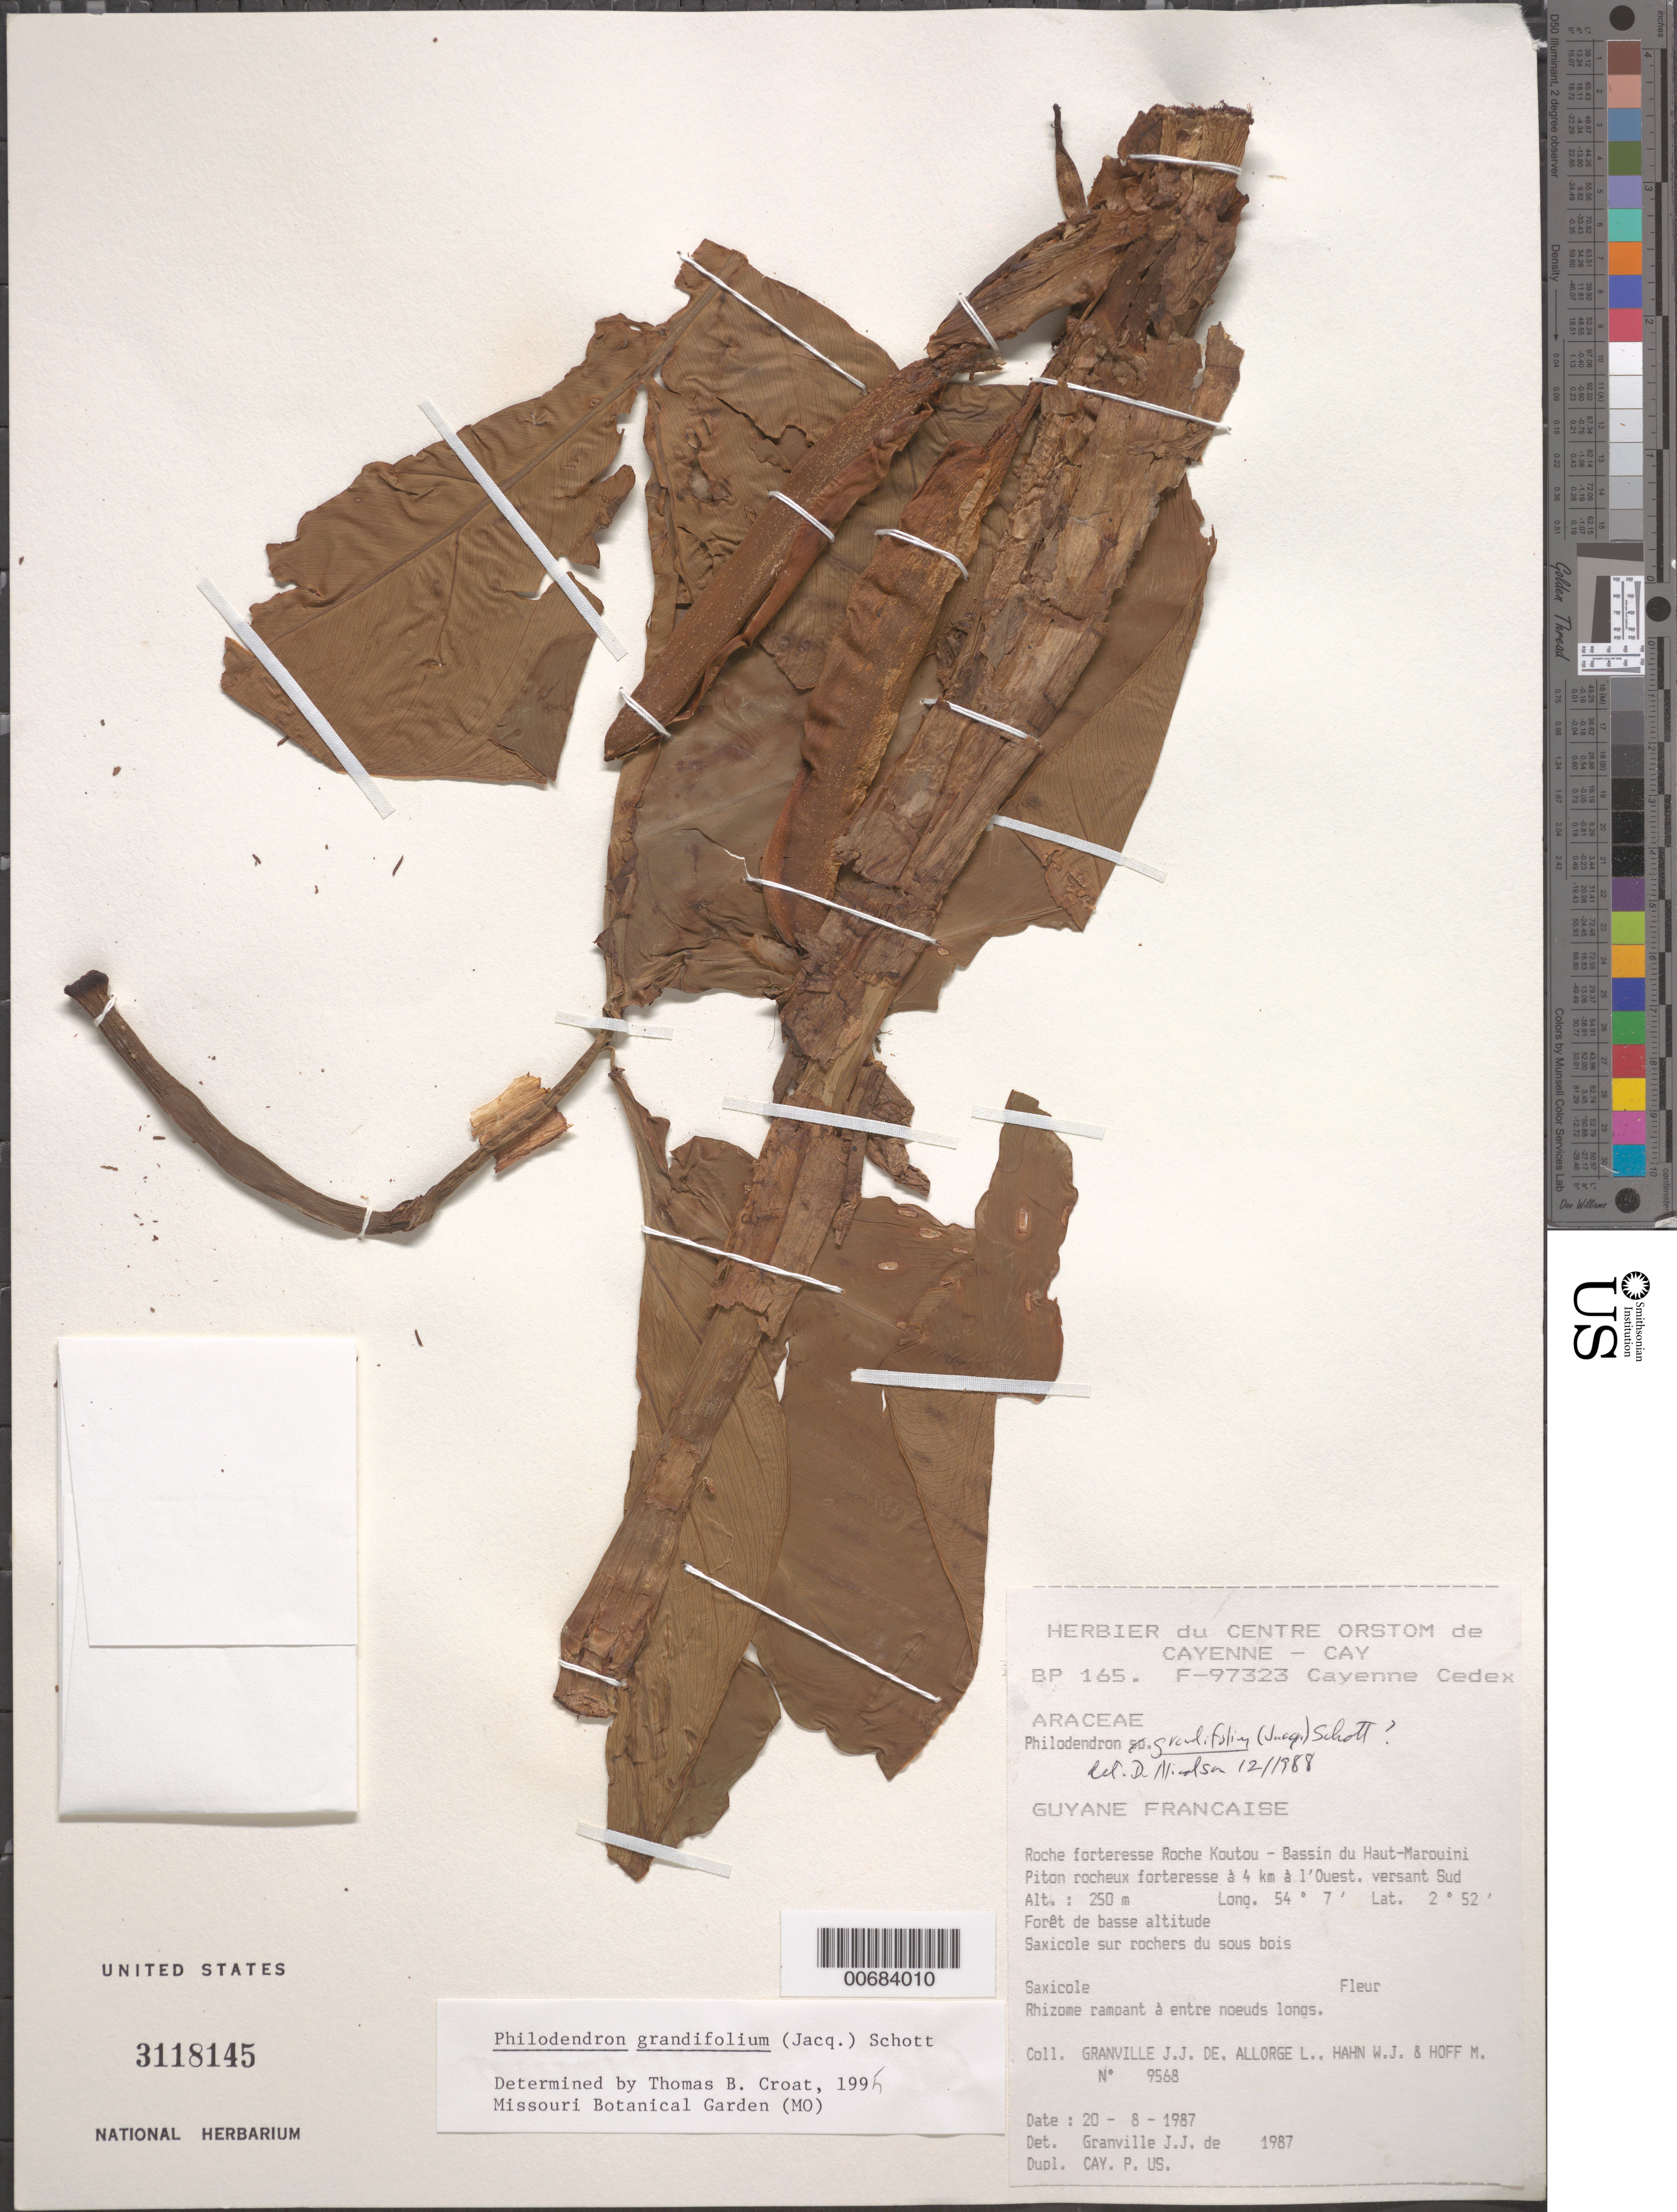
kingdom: Plantae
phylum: Tracheophyta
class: Liliopsida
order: Alismatales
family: Araceae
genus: Philodendron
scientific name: Philodendron grandifolium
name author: (Jacq.) Schott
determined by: Croat, Thomas B., Missouri Botanical Garden (MO)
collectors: J.-J. de Granville, L. Allorge, W. J. Hahn & M. Hoff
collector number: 9568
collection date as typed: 20-Aug-87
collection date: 1987-08-20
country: French Guiana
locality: Roche Koutou, Bassin du Haut-Marouini. Piton rocheux forteresse a 4 km a l'Oust. versant Sud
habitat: Forêt de basse altitude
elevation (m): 250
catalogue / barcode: US 3118145